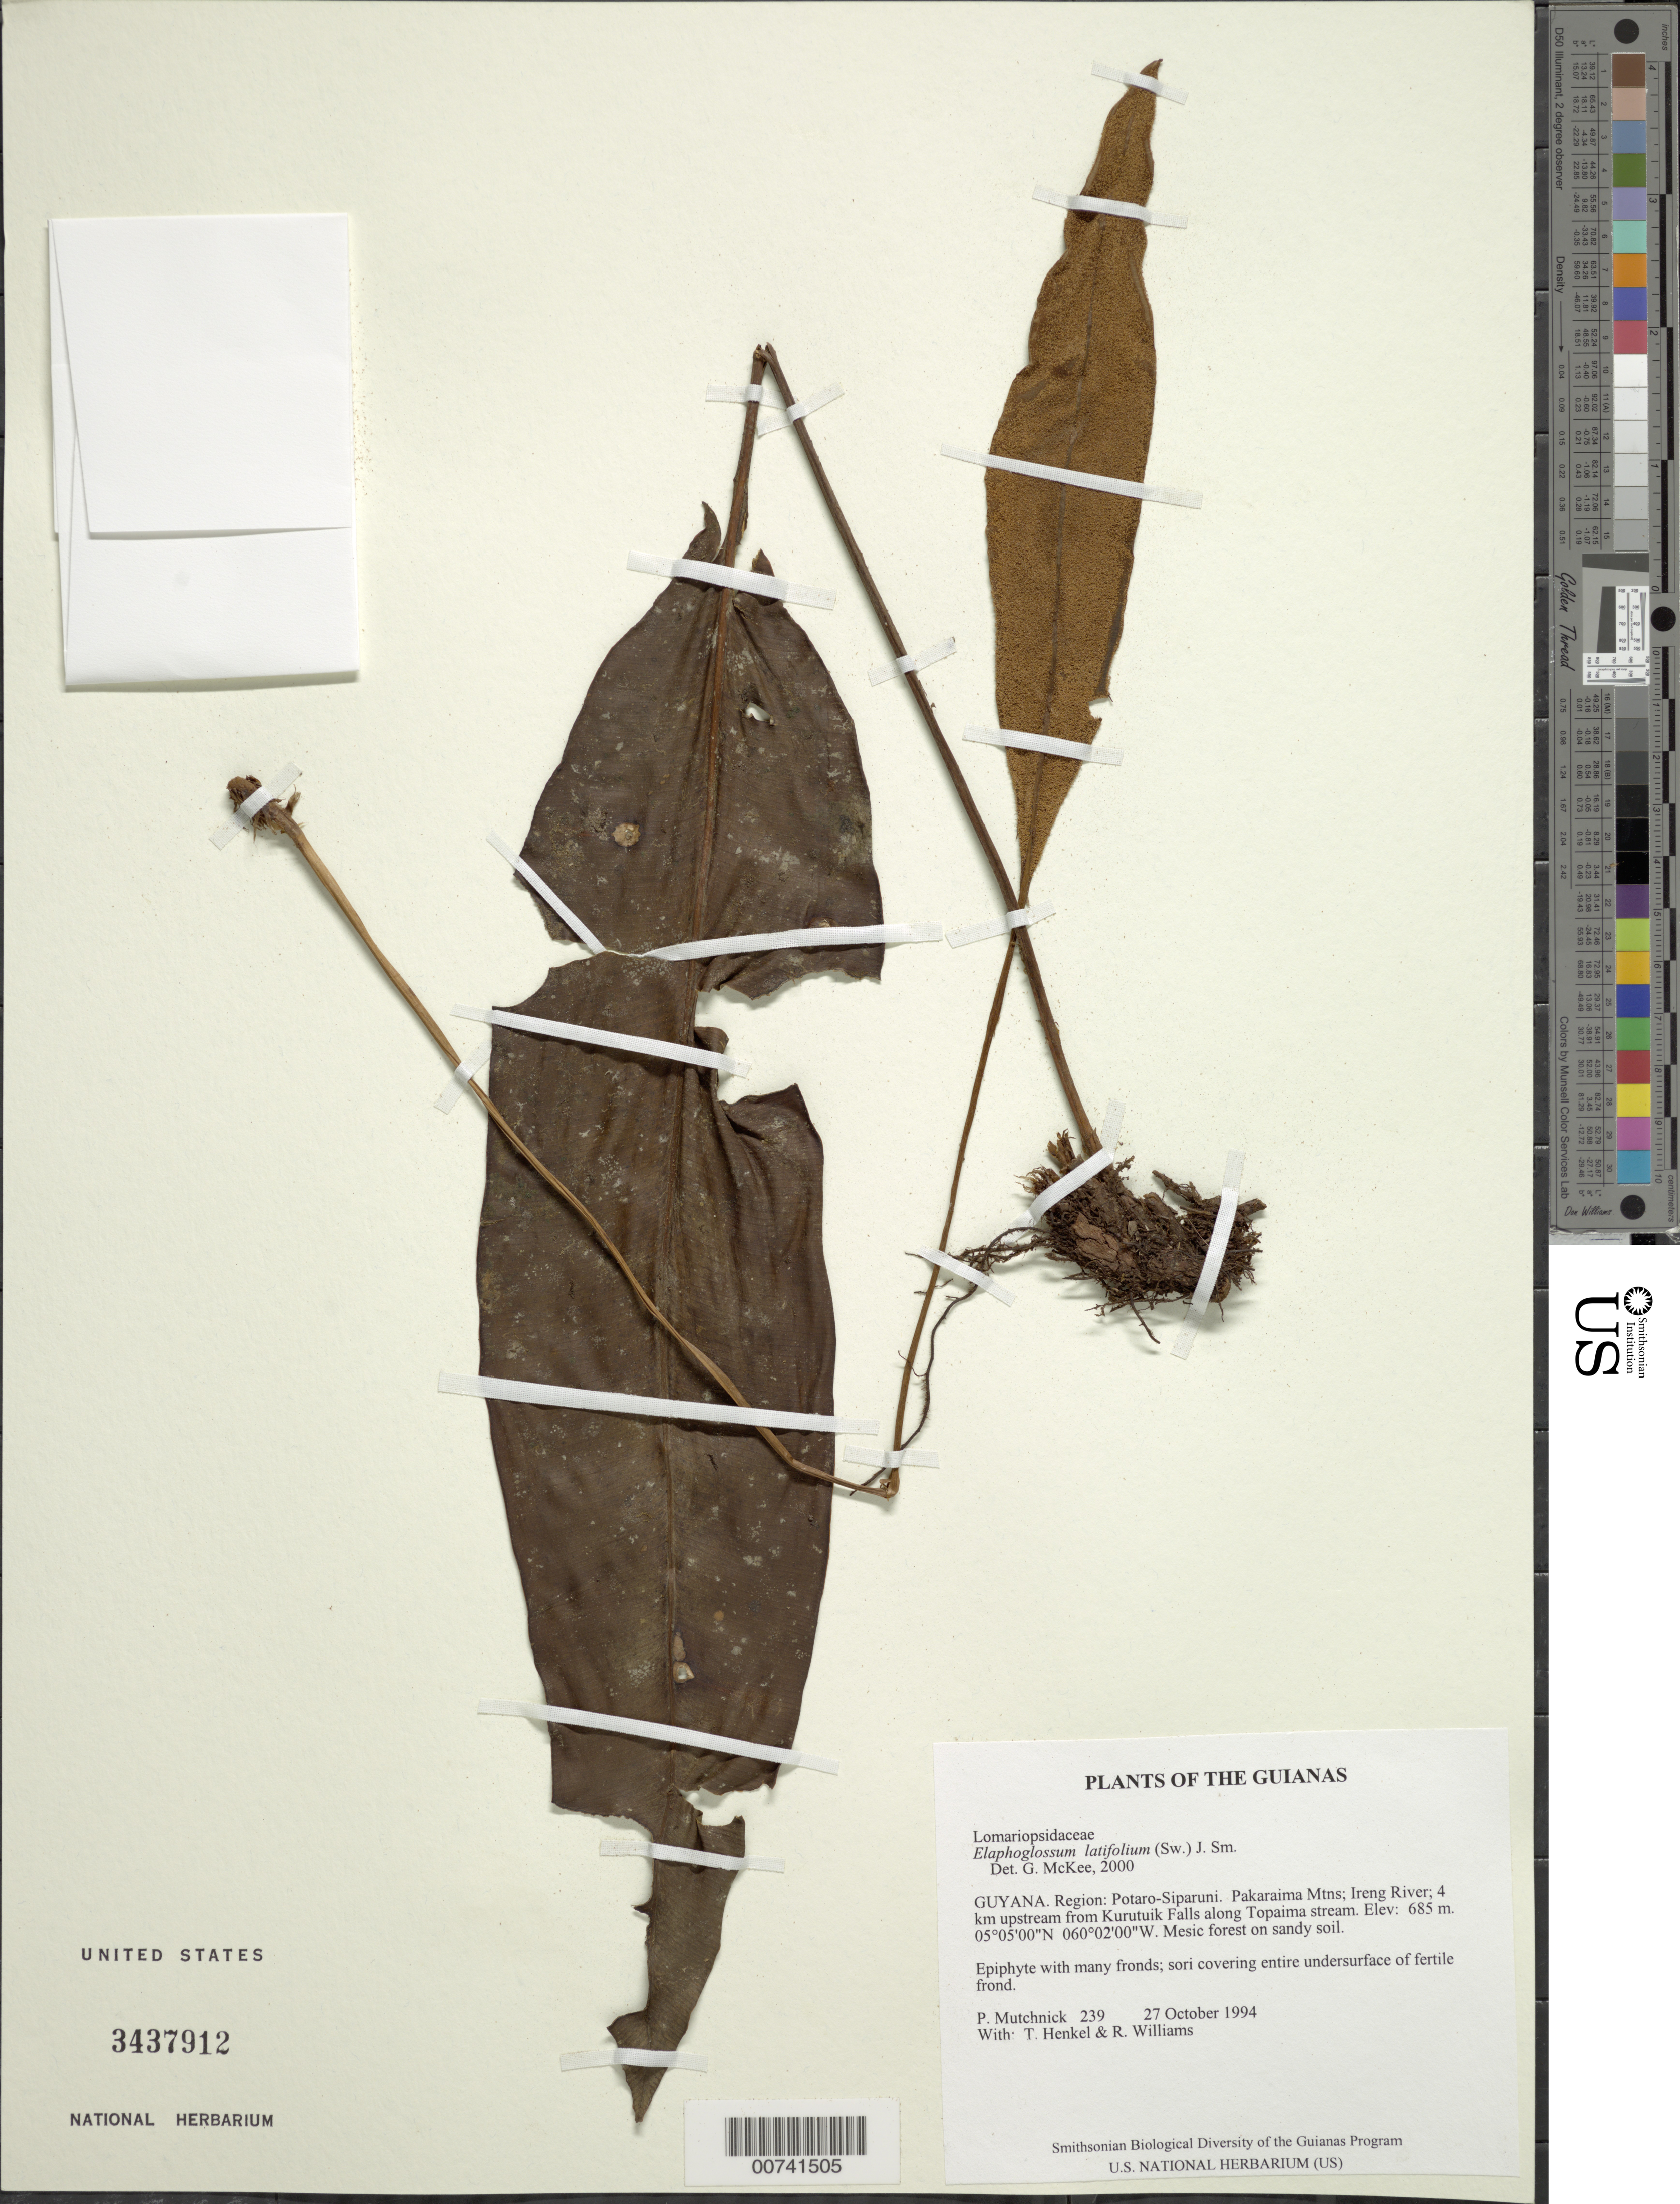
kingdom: Plantae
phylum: Tracheophyta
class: Polypodiopsida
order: Polypodiales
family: Dryopteridaceae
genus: Elaphoglossum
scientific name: Elaphoglossum latifolium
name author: (Sw.) J. Sm.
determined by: McKee, G. S., (US), NMNH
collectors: P. Mutchnick, T. Henkel & R. Williams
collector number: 239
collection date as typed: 27 October 1994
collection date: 1994-10-27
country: Guyana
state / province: Potaro-Siparuni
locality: Pakaraima Mtns; Ireng River; 4 km upstream from Kurutuik Falls along Topaima stream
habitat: Mesic forest on sandy soil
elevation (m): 685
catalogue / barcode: US 3437912